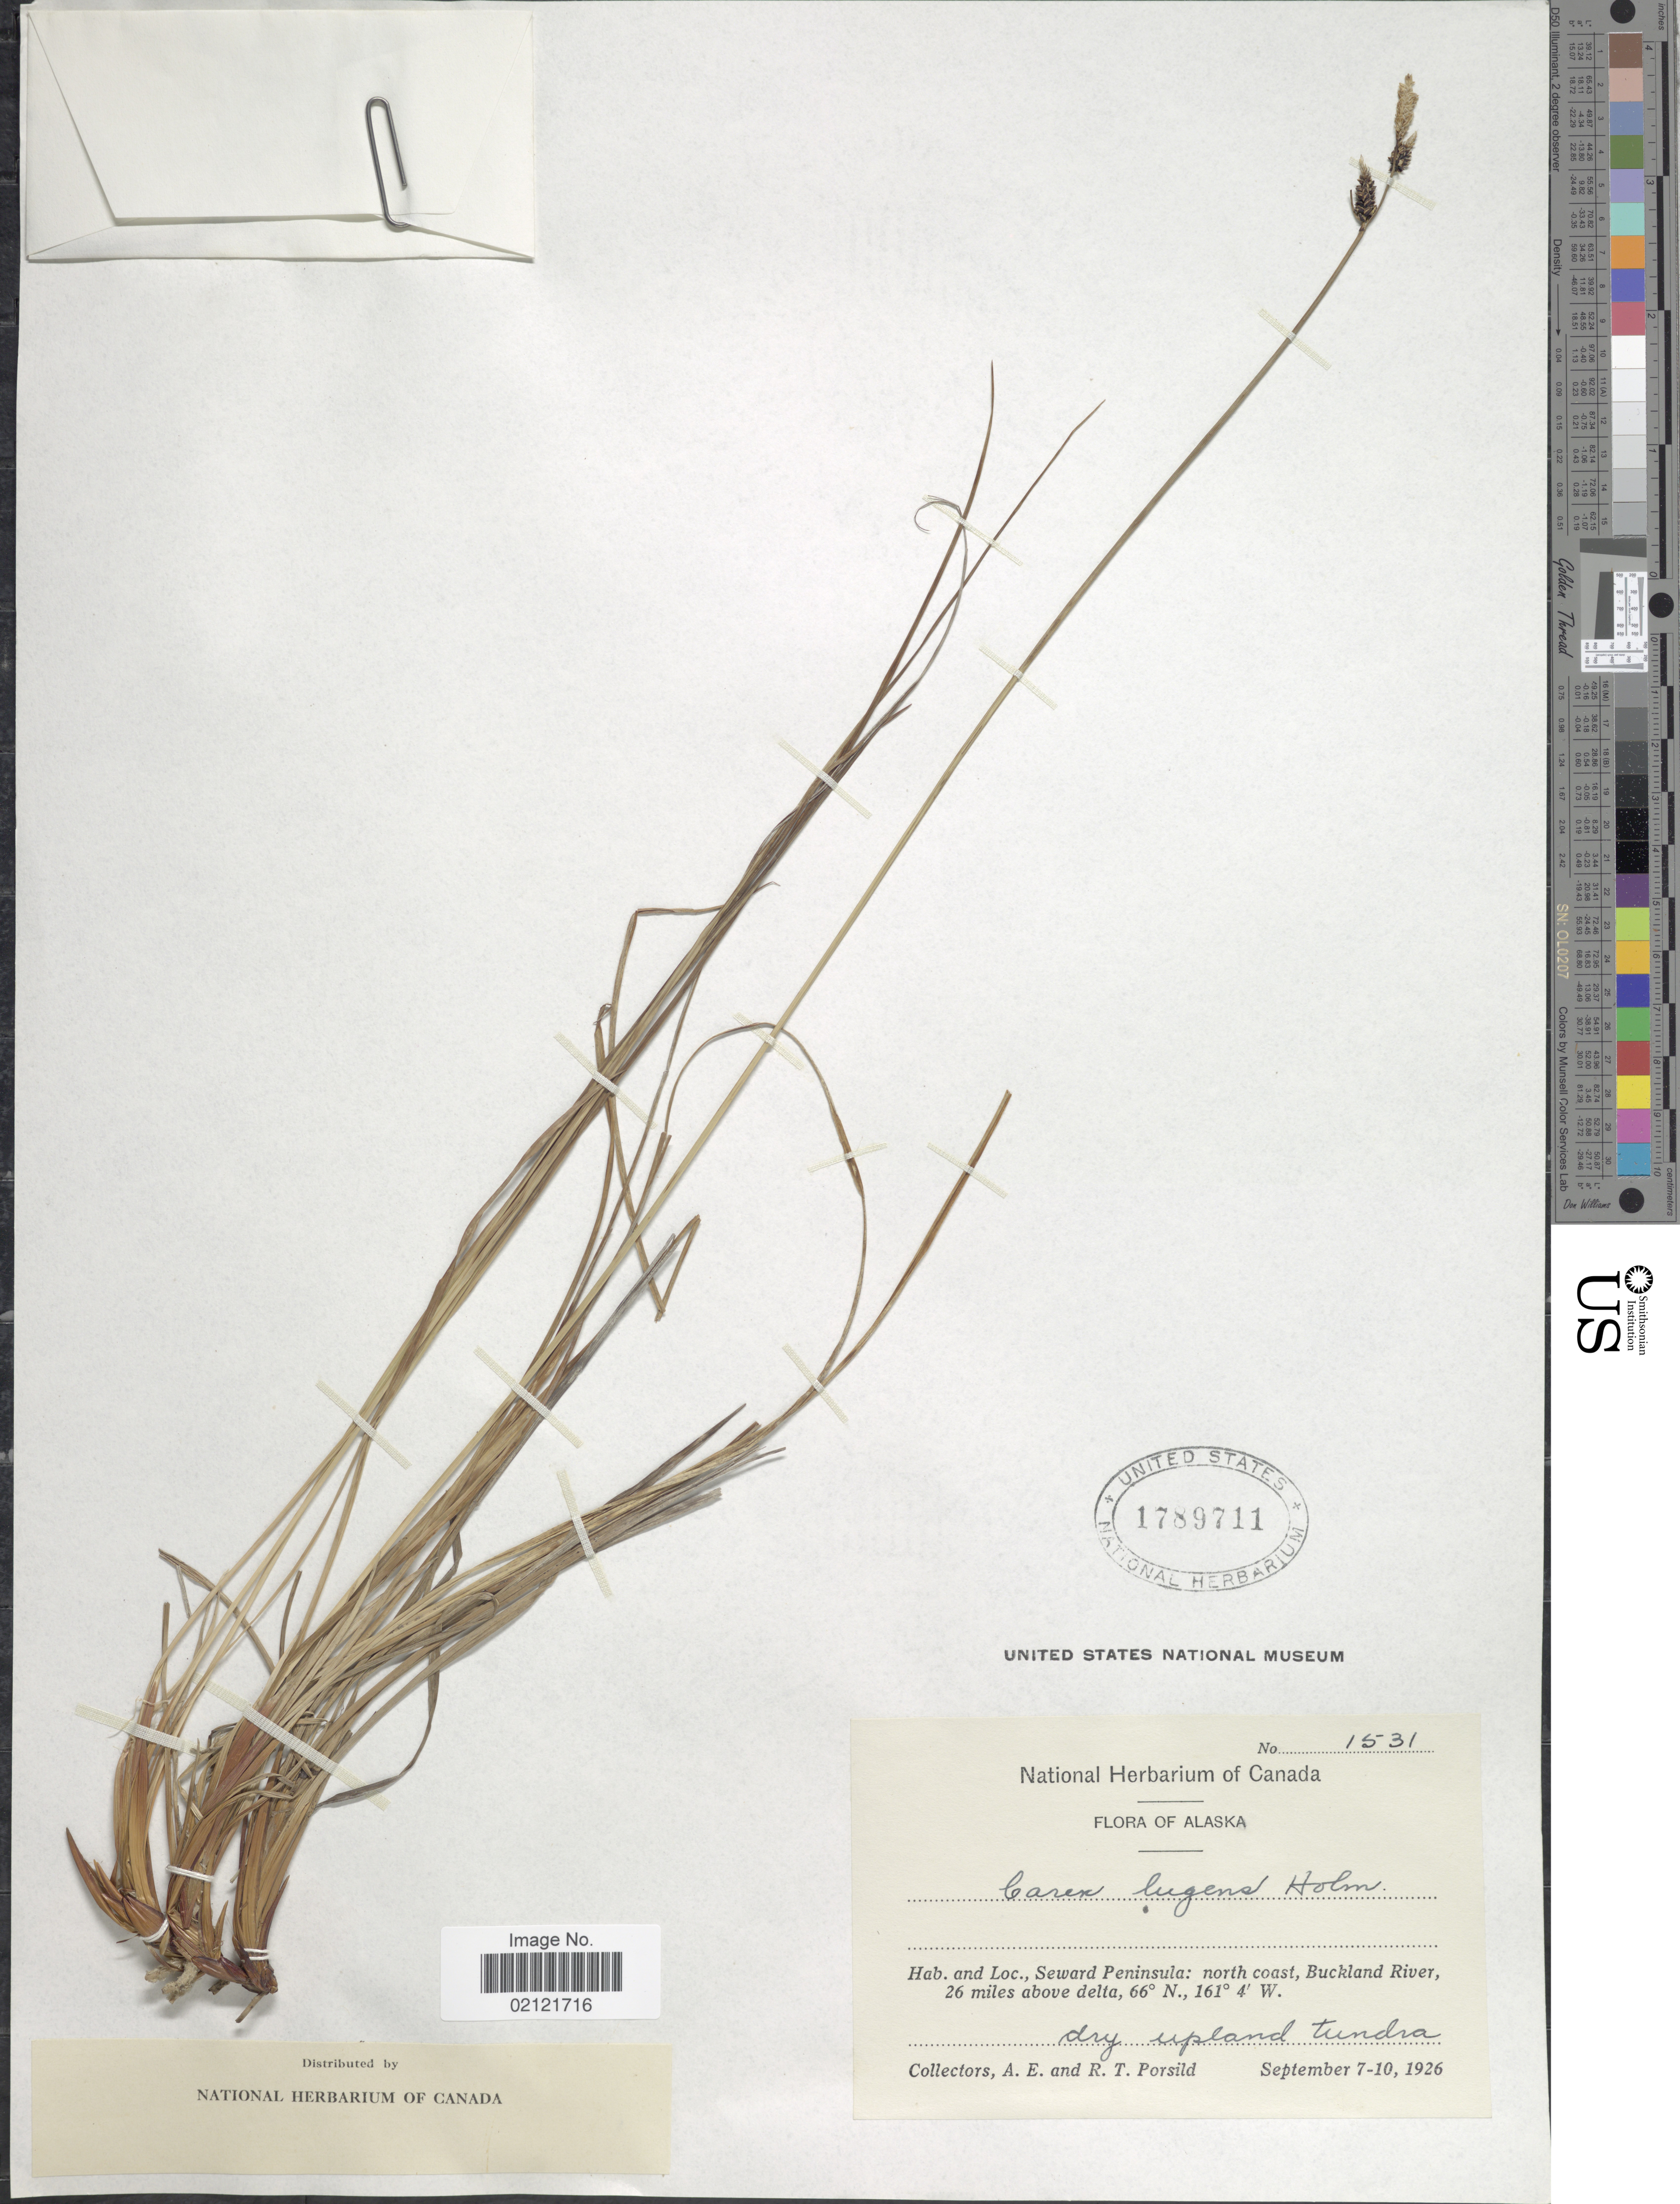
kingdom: Plantae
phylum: Tracheophyta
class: Liliopsida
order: Poales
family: Cyperaceae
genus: Carex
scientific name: Carex bigelowii subsp. lugens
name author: (Holm) T.V. Egorova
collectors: A. E. Porsild & R. T. Porsild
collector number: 1531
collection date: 1926-09-07/1926-09-10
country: United States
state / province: Alaska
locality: Seward Peninsula: north coast, Buckland River, 26 miles above delta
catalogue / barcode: US 1789711